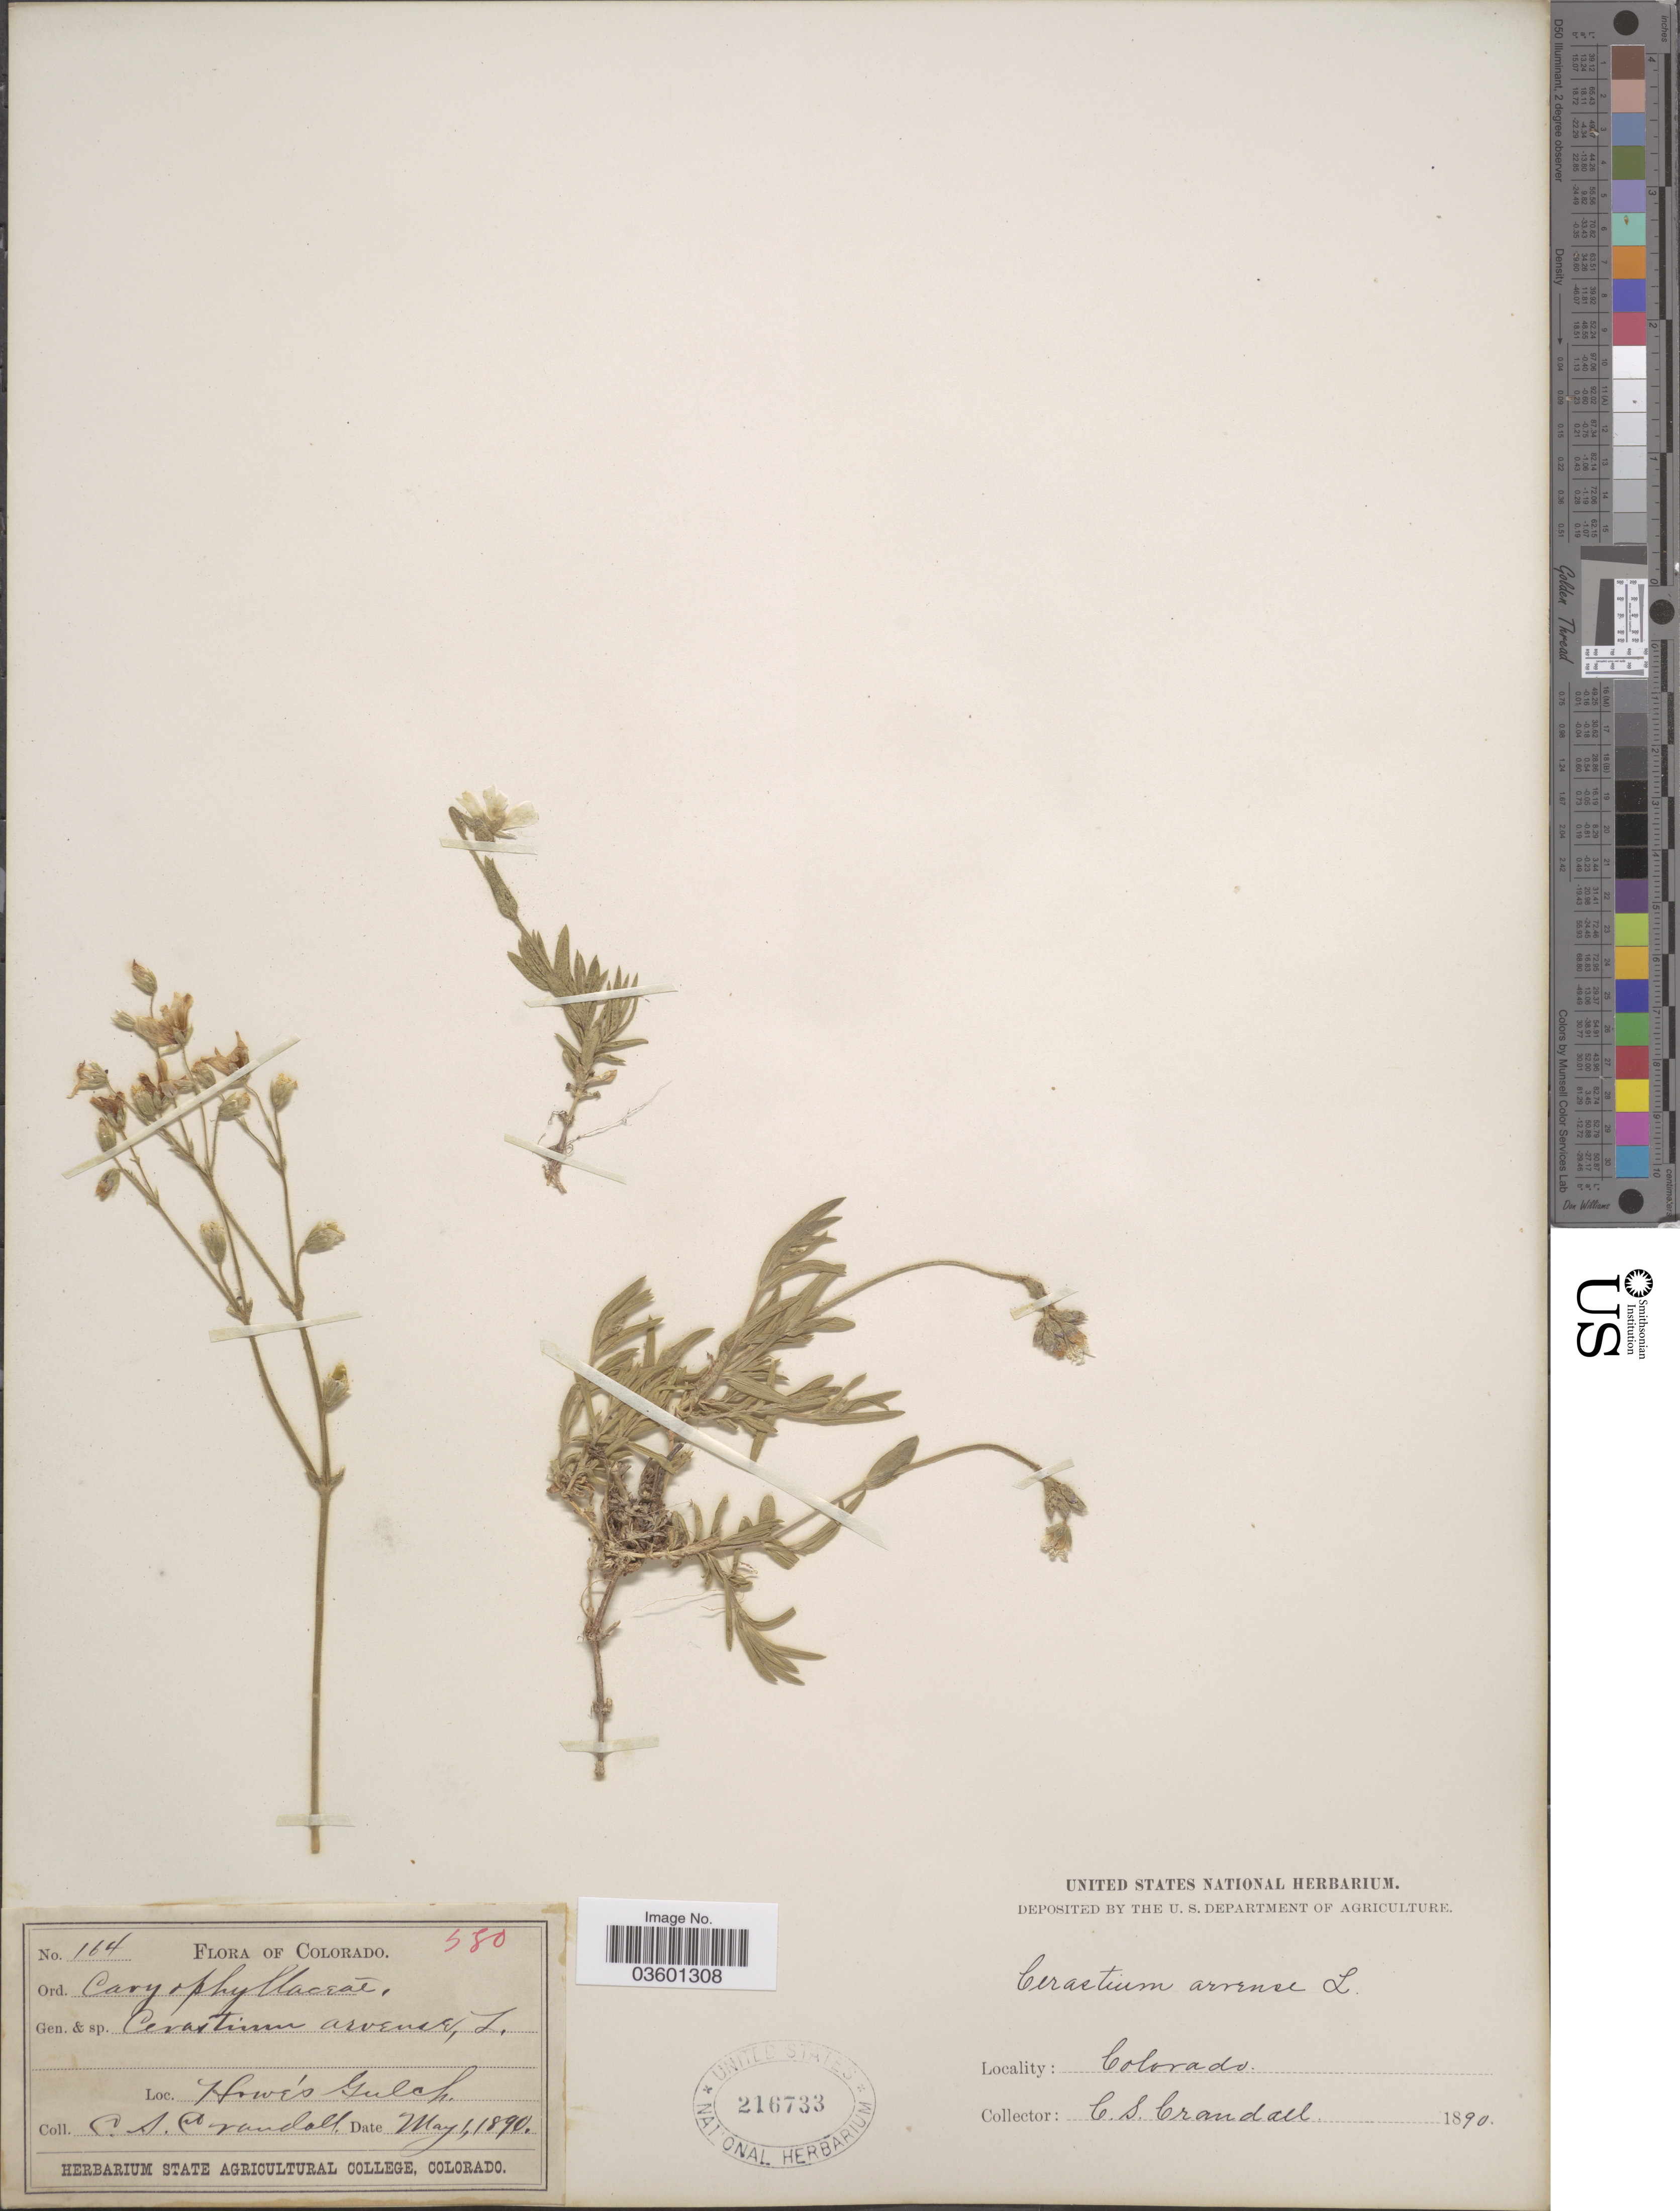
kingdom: Plantae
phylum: Tracheophyta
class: Magnoliopsida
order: Caryophyllales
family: Caryophyllaceae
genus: Cerastium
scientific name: Cerastium arvense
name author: L.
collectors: C. Crandall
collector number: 164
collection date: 1890-05-01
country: United States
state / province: Colorado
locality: Howe's Gulch.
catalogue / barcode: US 216733